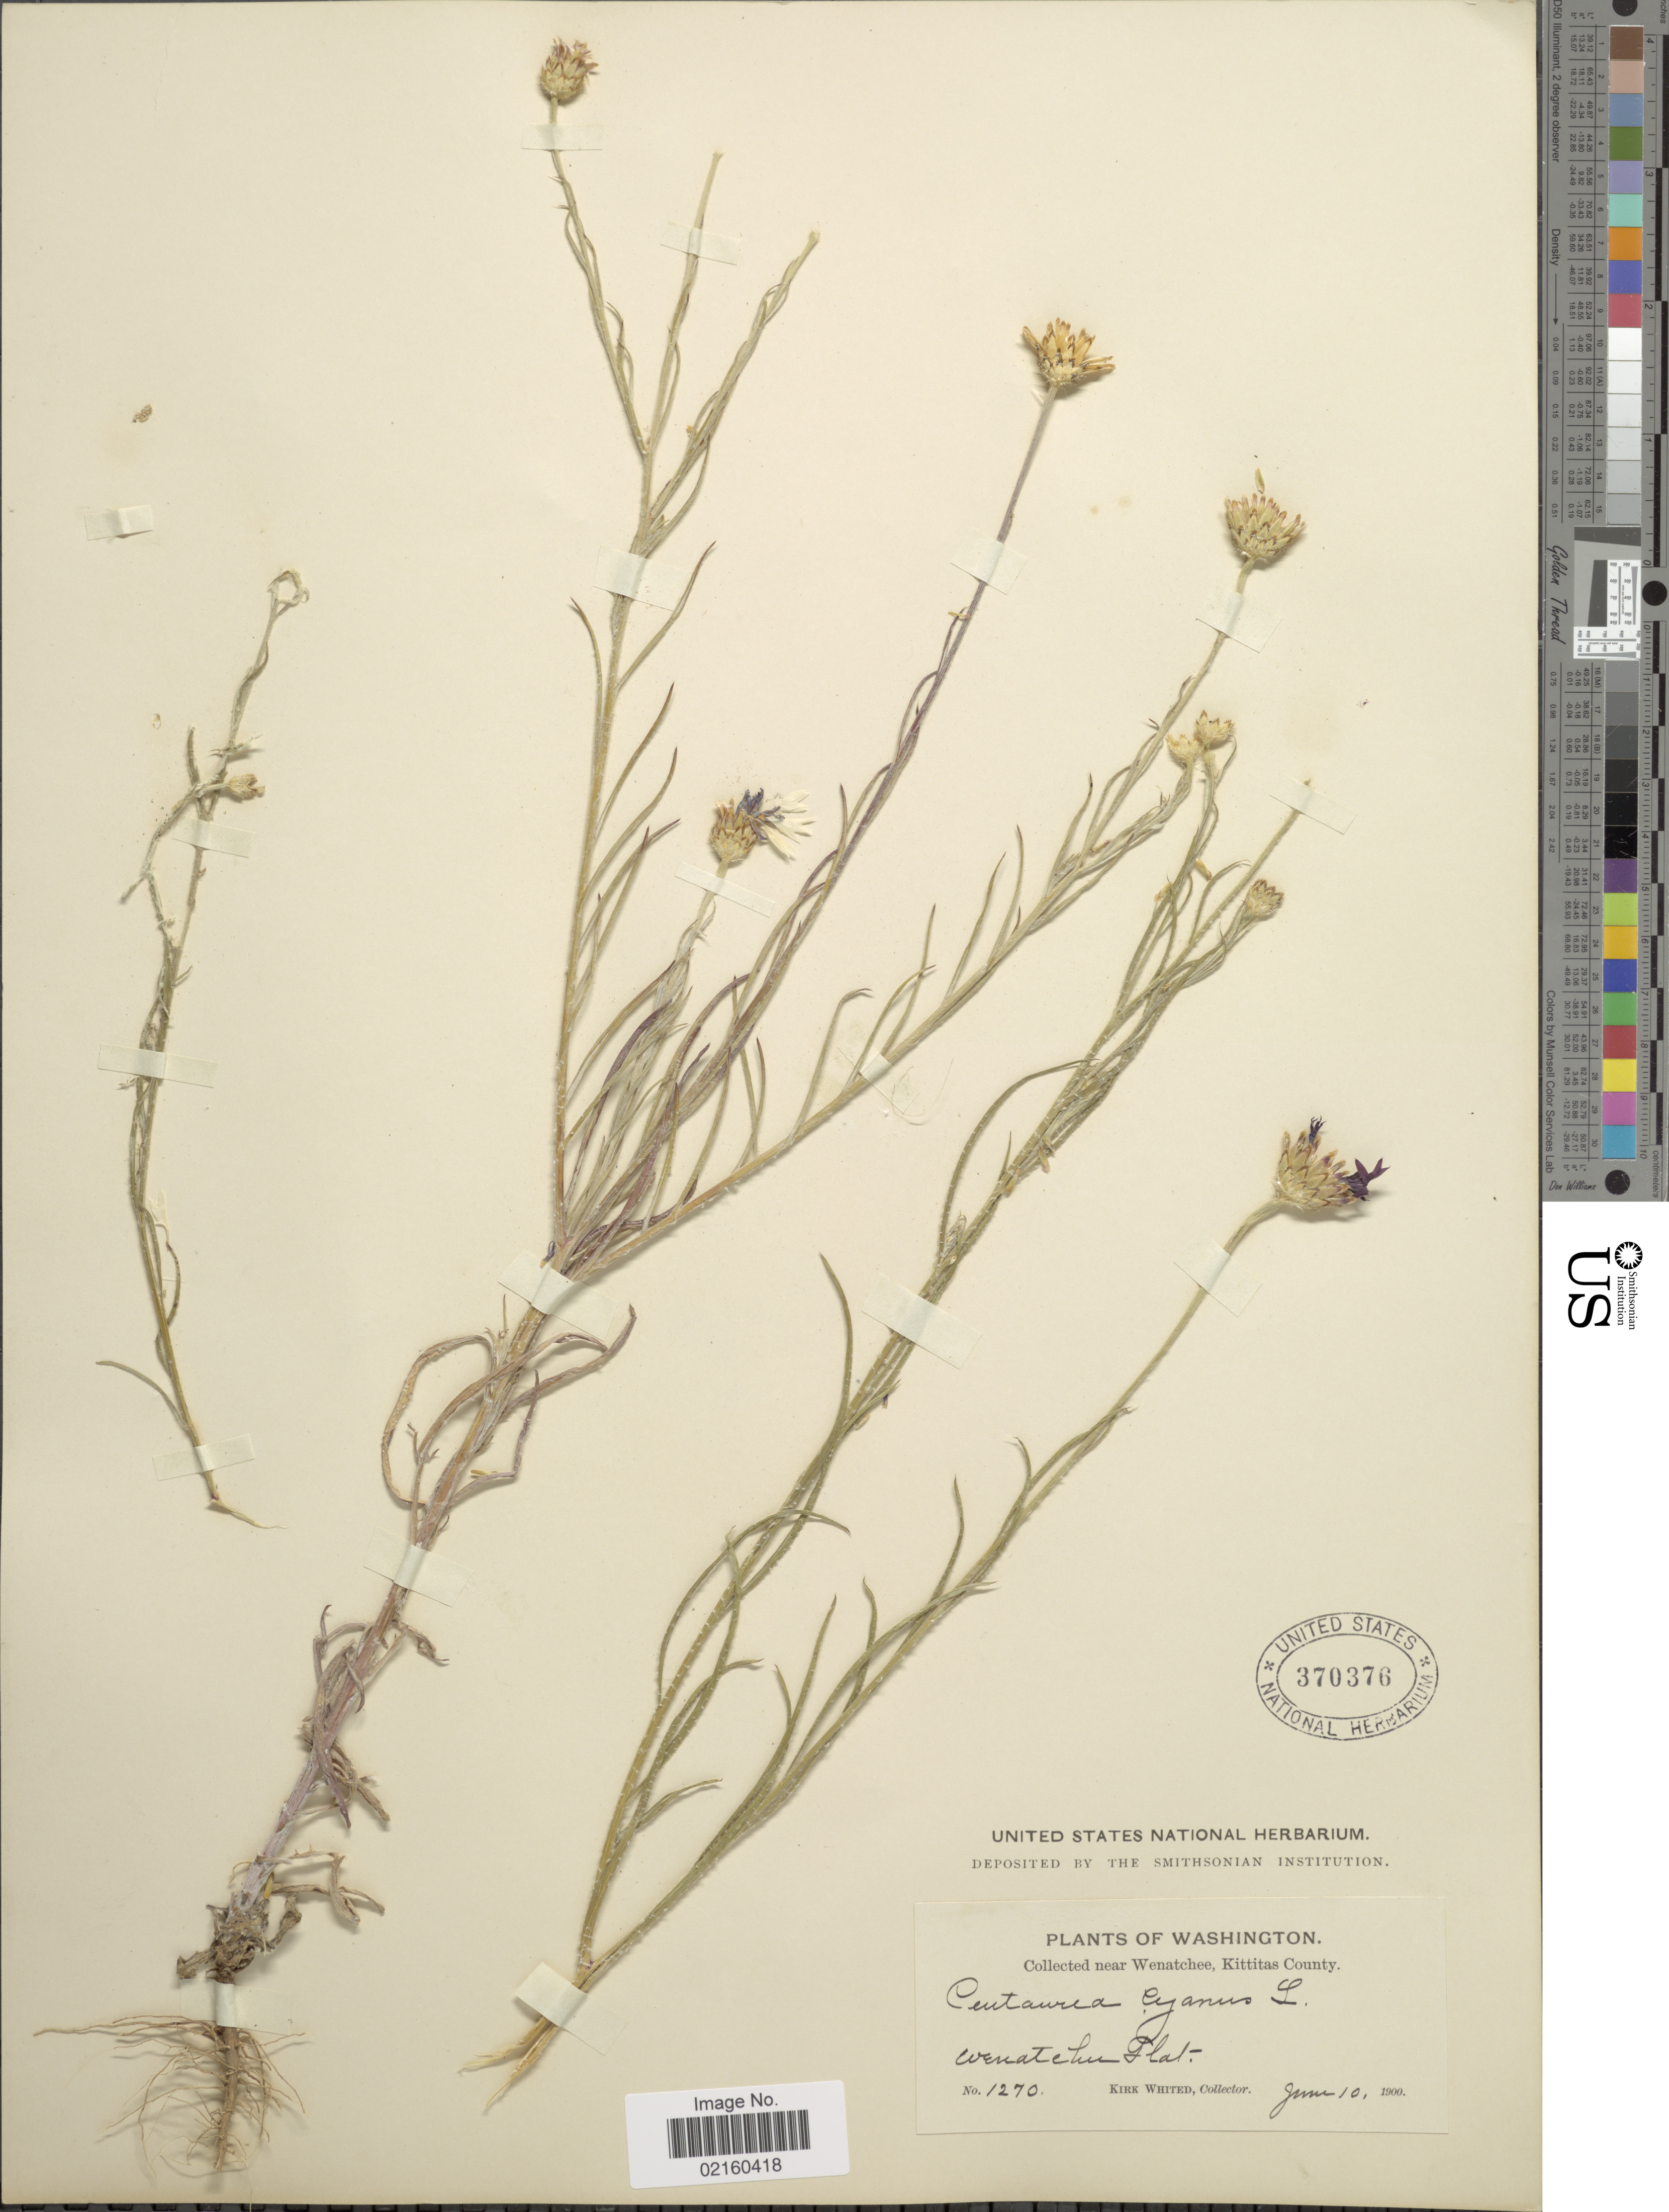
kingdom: Plantae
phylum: Tracheophyta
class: Magnoliopsida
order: Asterales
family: Asteraceae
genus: Centaurea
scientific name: Centaurea cyanus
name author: L.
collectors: K. Whited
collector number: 1270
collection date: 1900-06-10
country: United States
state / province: Washington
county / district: Kittitas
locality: Near Wenatchee, Kittitas County, Wenatchee Flat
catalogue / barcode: US 370376